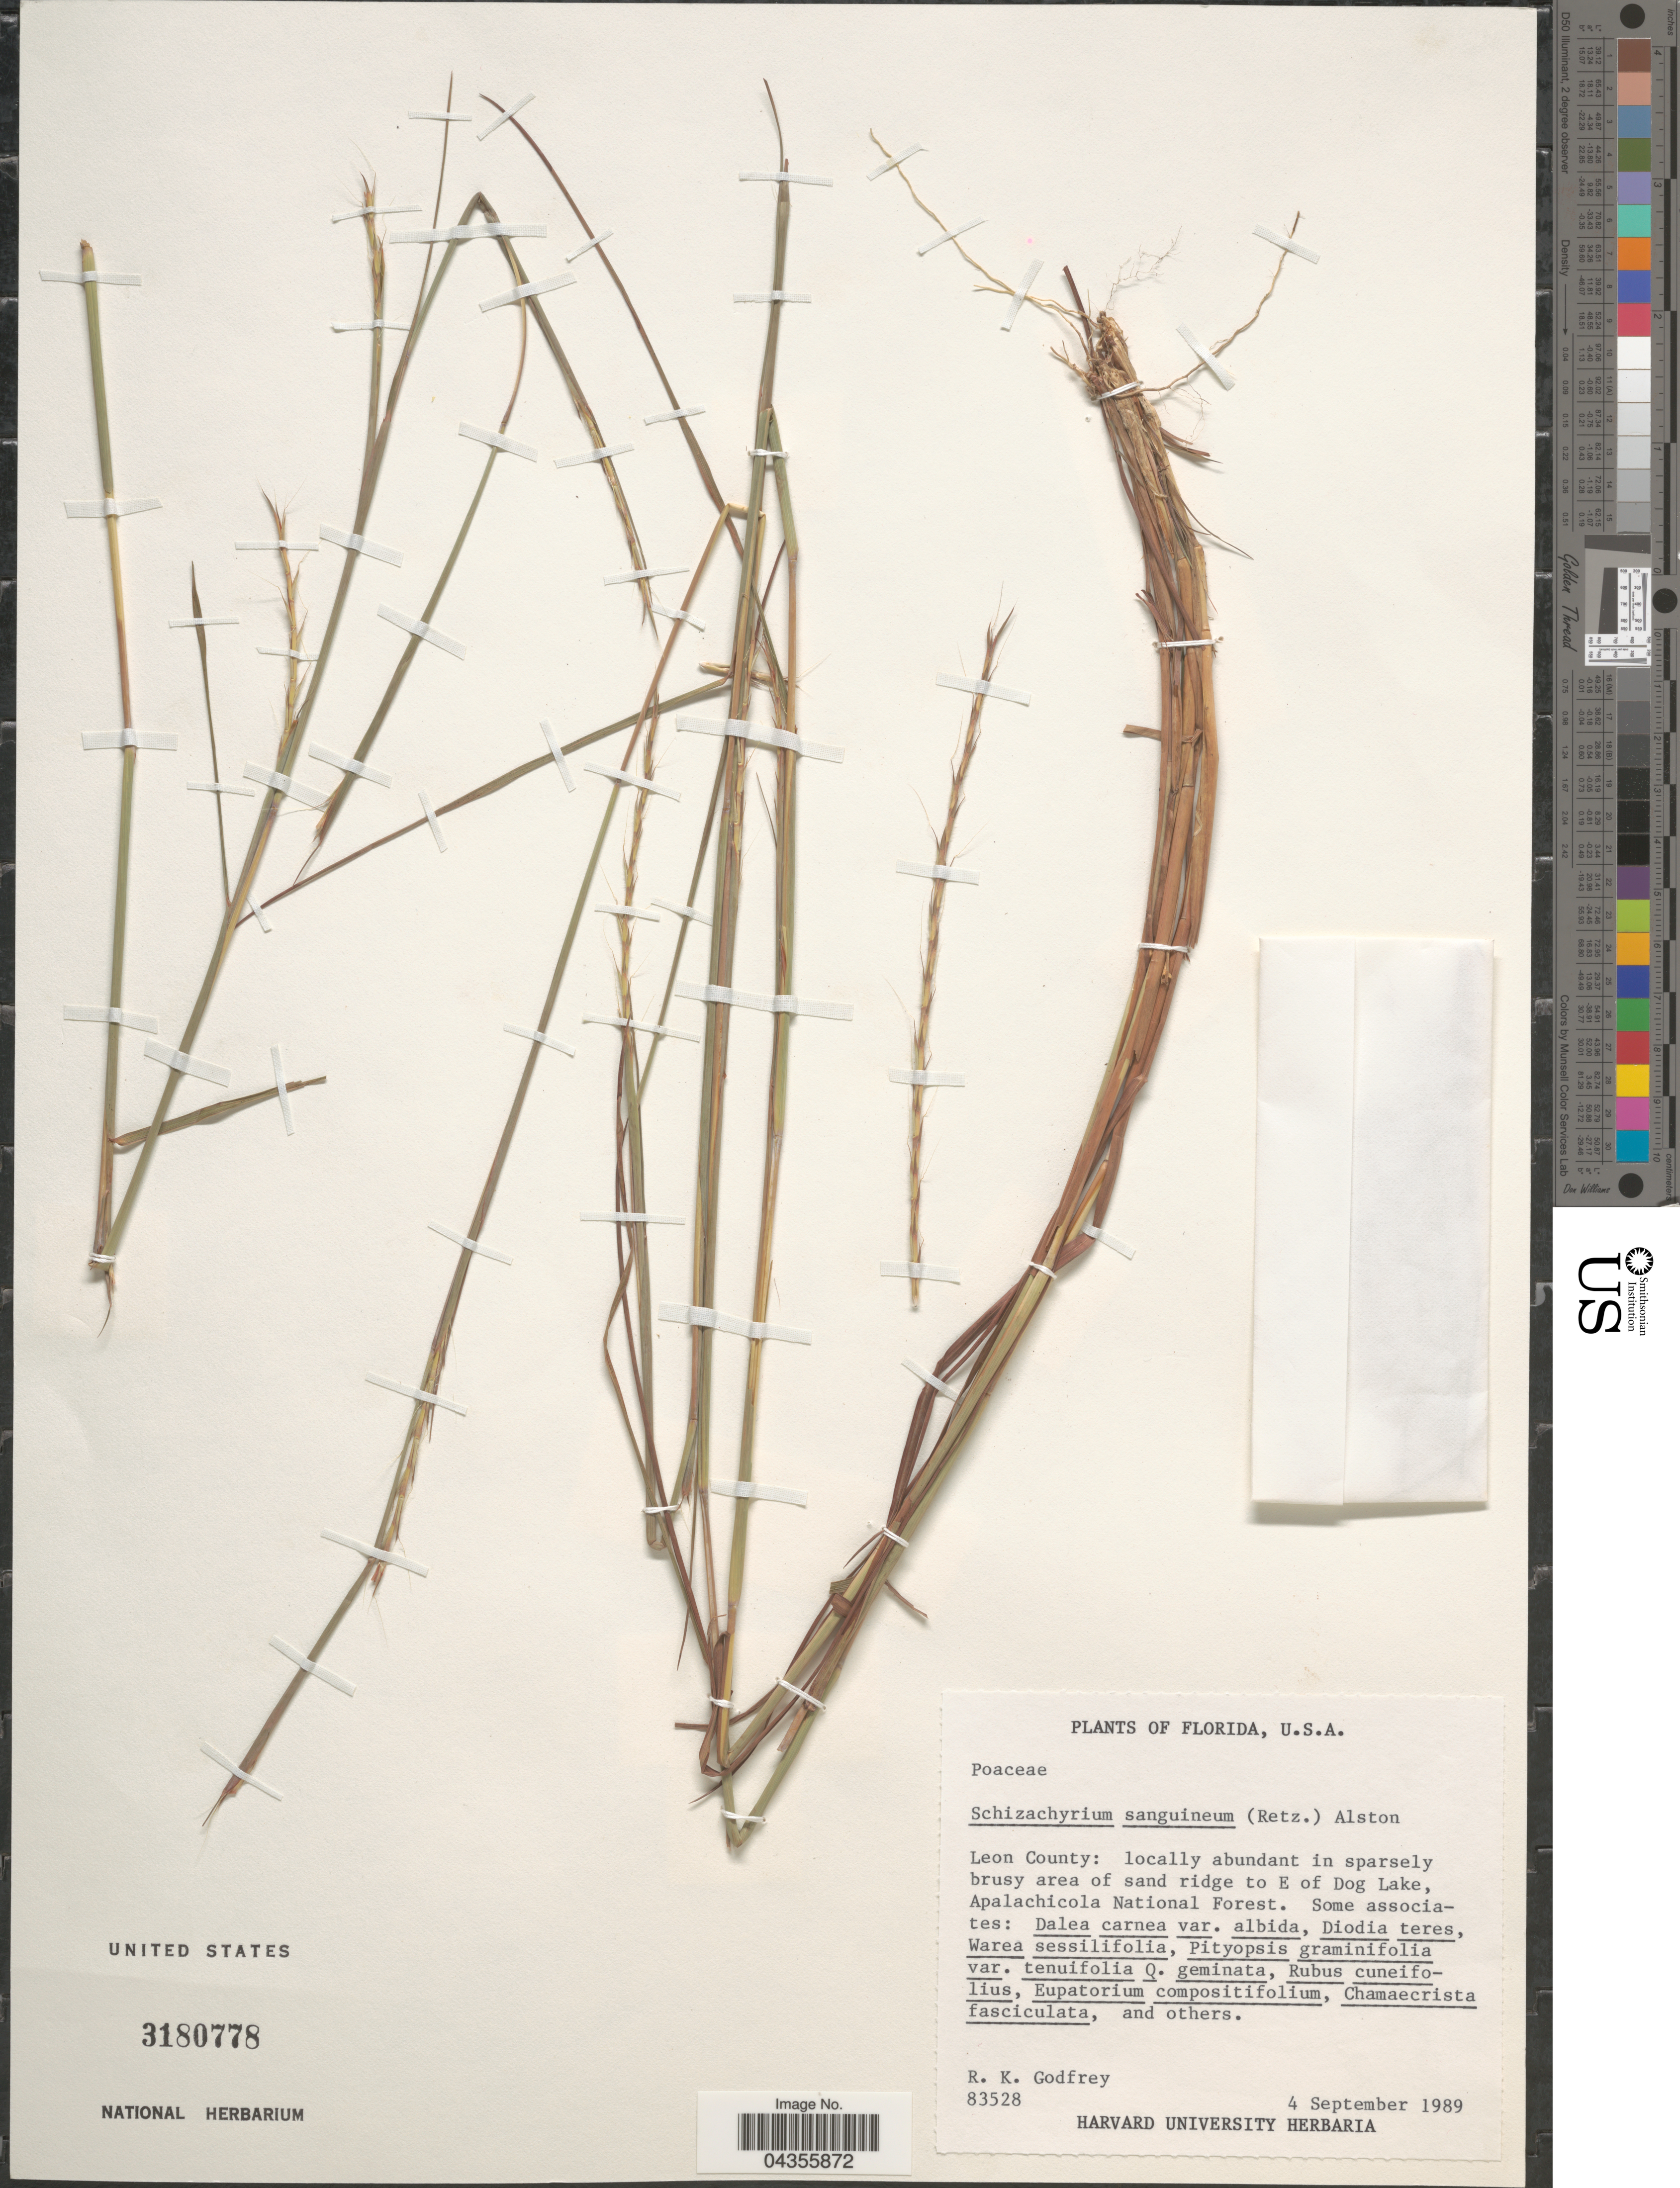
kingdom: Plantae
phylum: Tracheophyta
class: Liliopsida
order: Poales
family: Poaceae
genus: Schizachyrium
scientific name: Schizachyrium sanguineum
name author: (Retz.) Alston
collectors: R. K. Godfrey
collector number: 83528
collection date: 1989-09-04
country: United States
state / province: Florida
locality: Leon County: locally abundant in sparsely brusy area of sand ridge to E of Dog Lake, Apalachicola National Forest.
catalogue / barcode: US 3180778